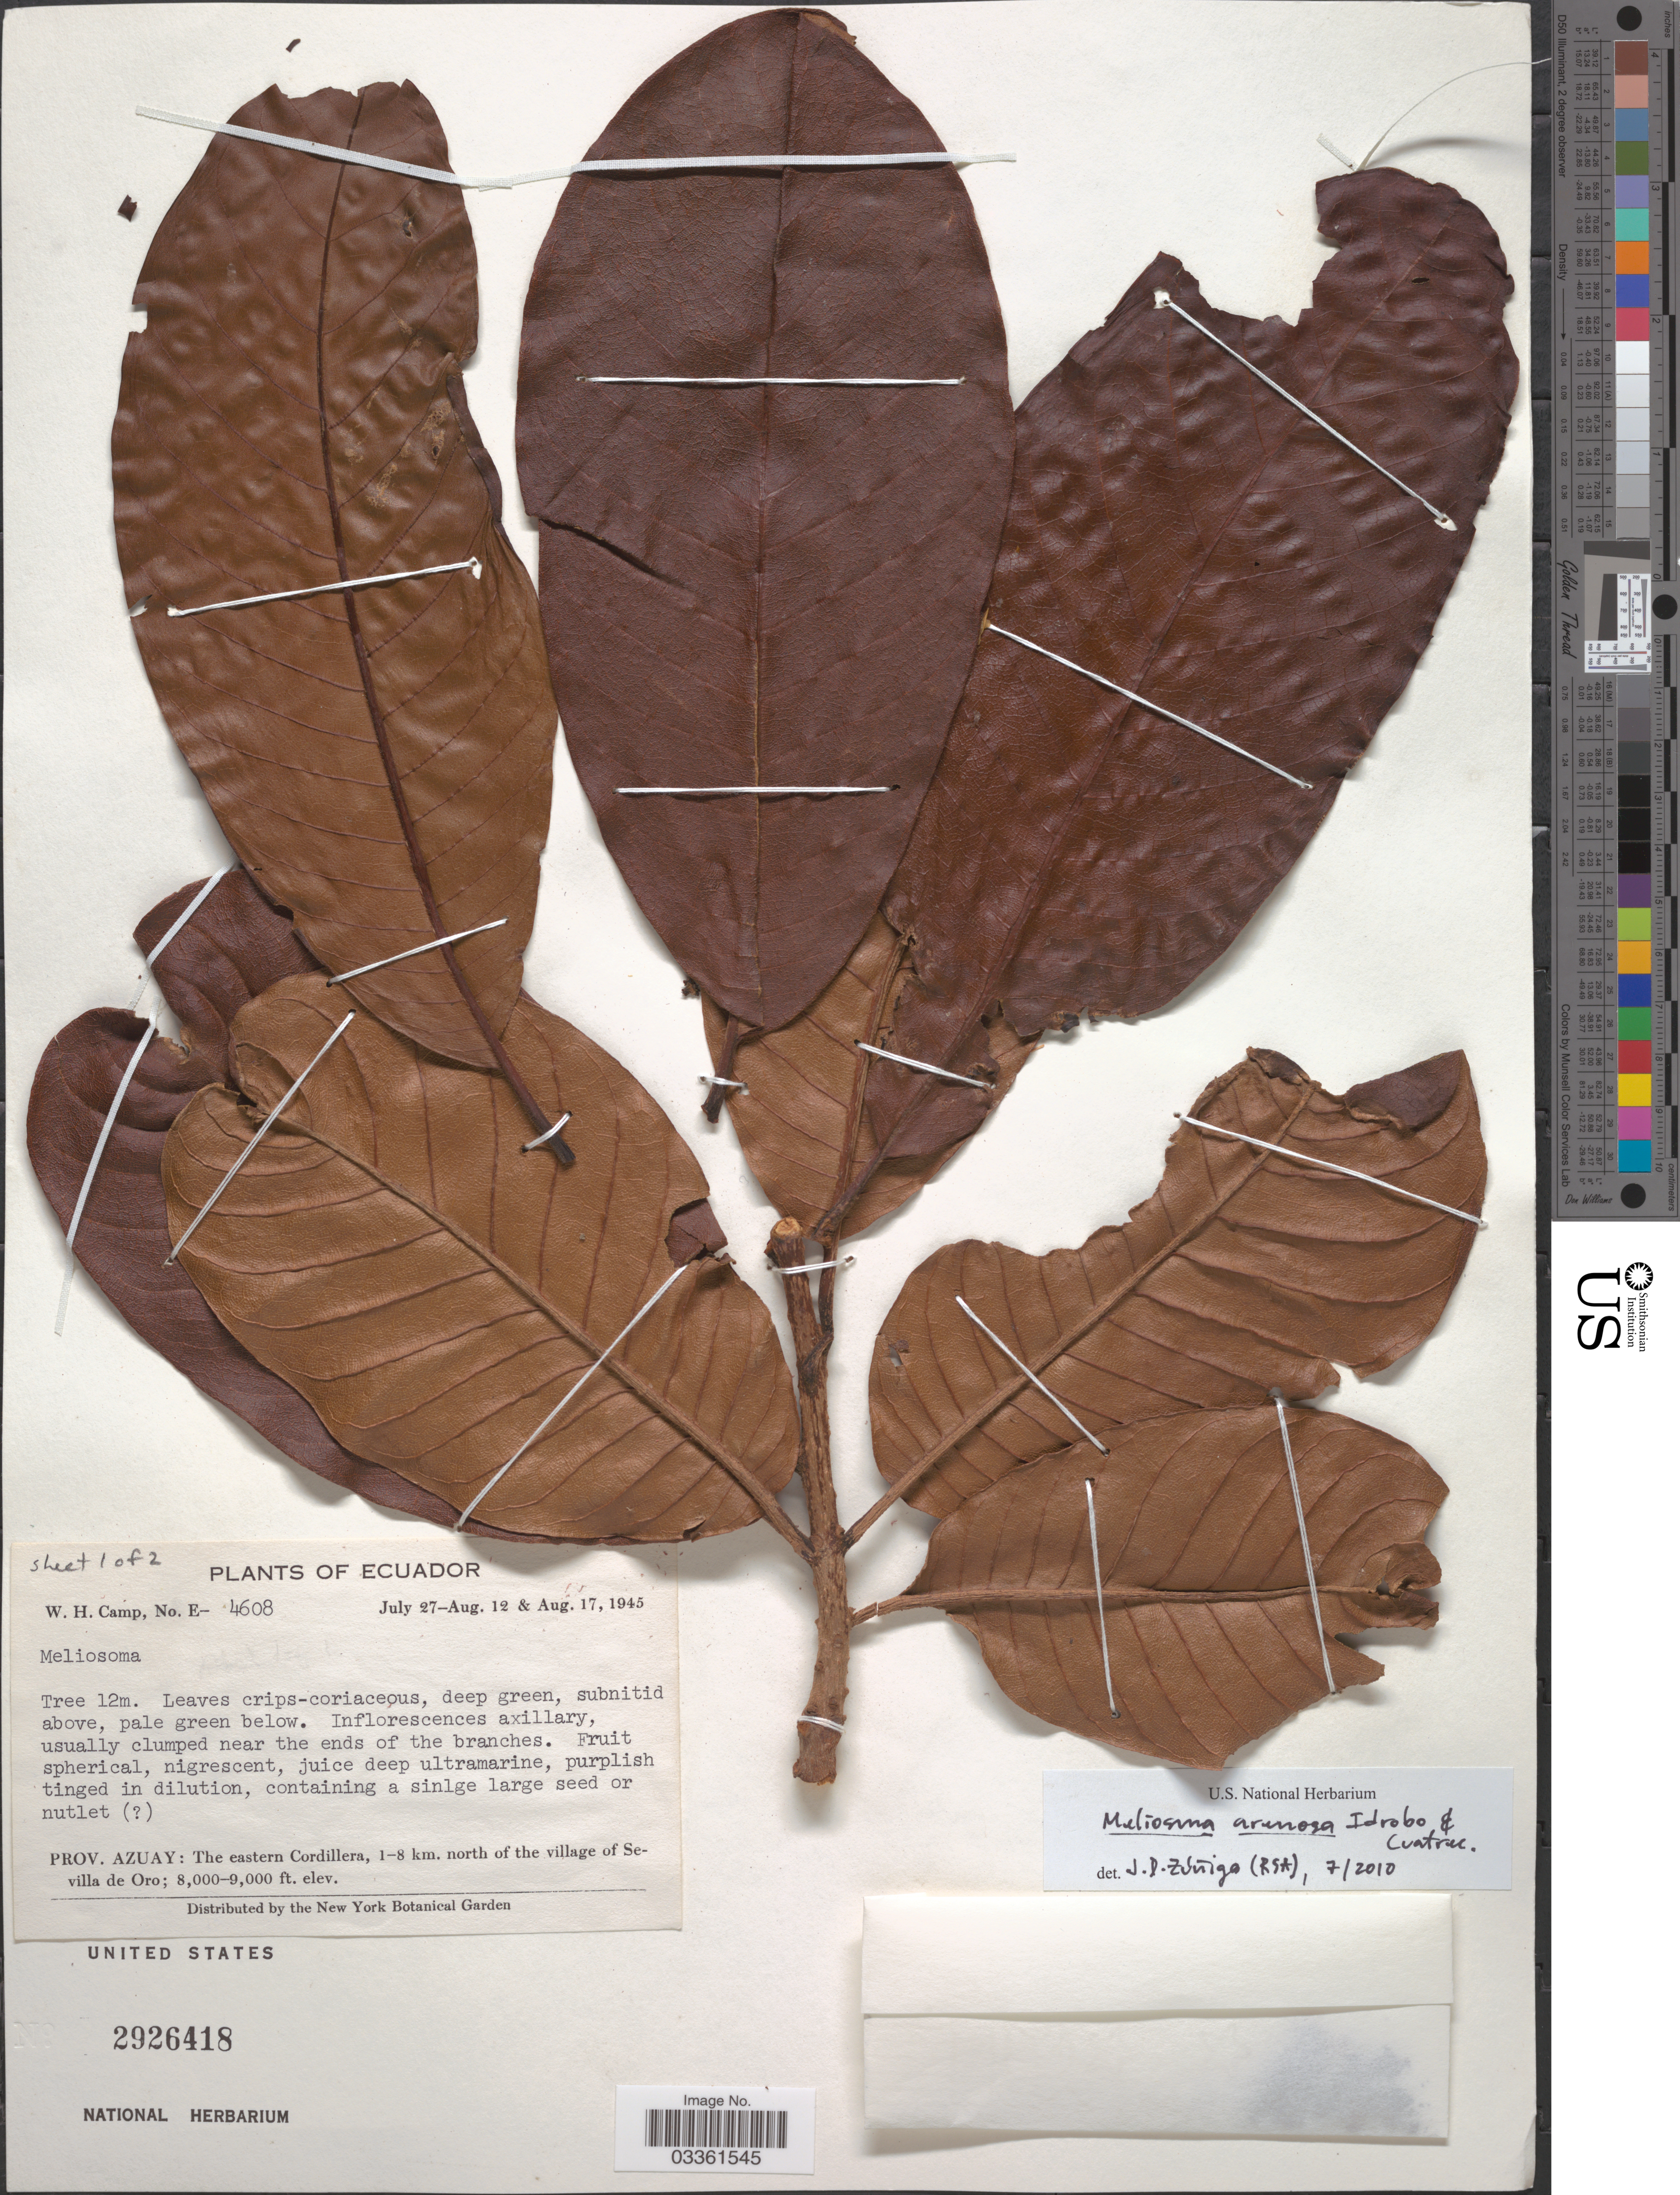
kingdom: Plantae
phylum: Tracheophyta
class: Magnoliopsida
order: Proteales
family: Sabiaceae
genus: Meliosma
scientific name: Meliosma arenosa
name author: Idrobo & Cuatrec.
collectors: W. H. Camp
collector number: E-4608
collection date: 1945-07-27/1945-08-17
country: Ecuador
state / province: Azuay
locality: The eastern Cordillera, 1-8 km. north of the village of Sevilla de Oro.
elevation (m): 2438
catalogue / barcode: US 2926418